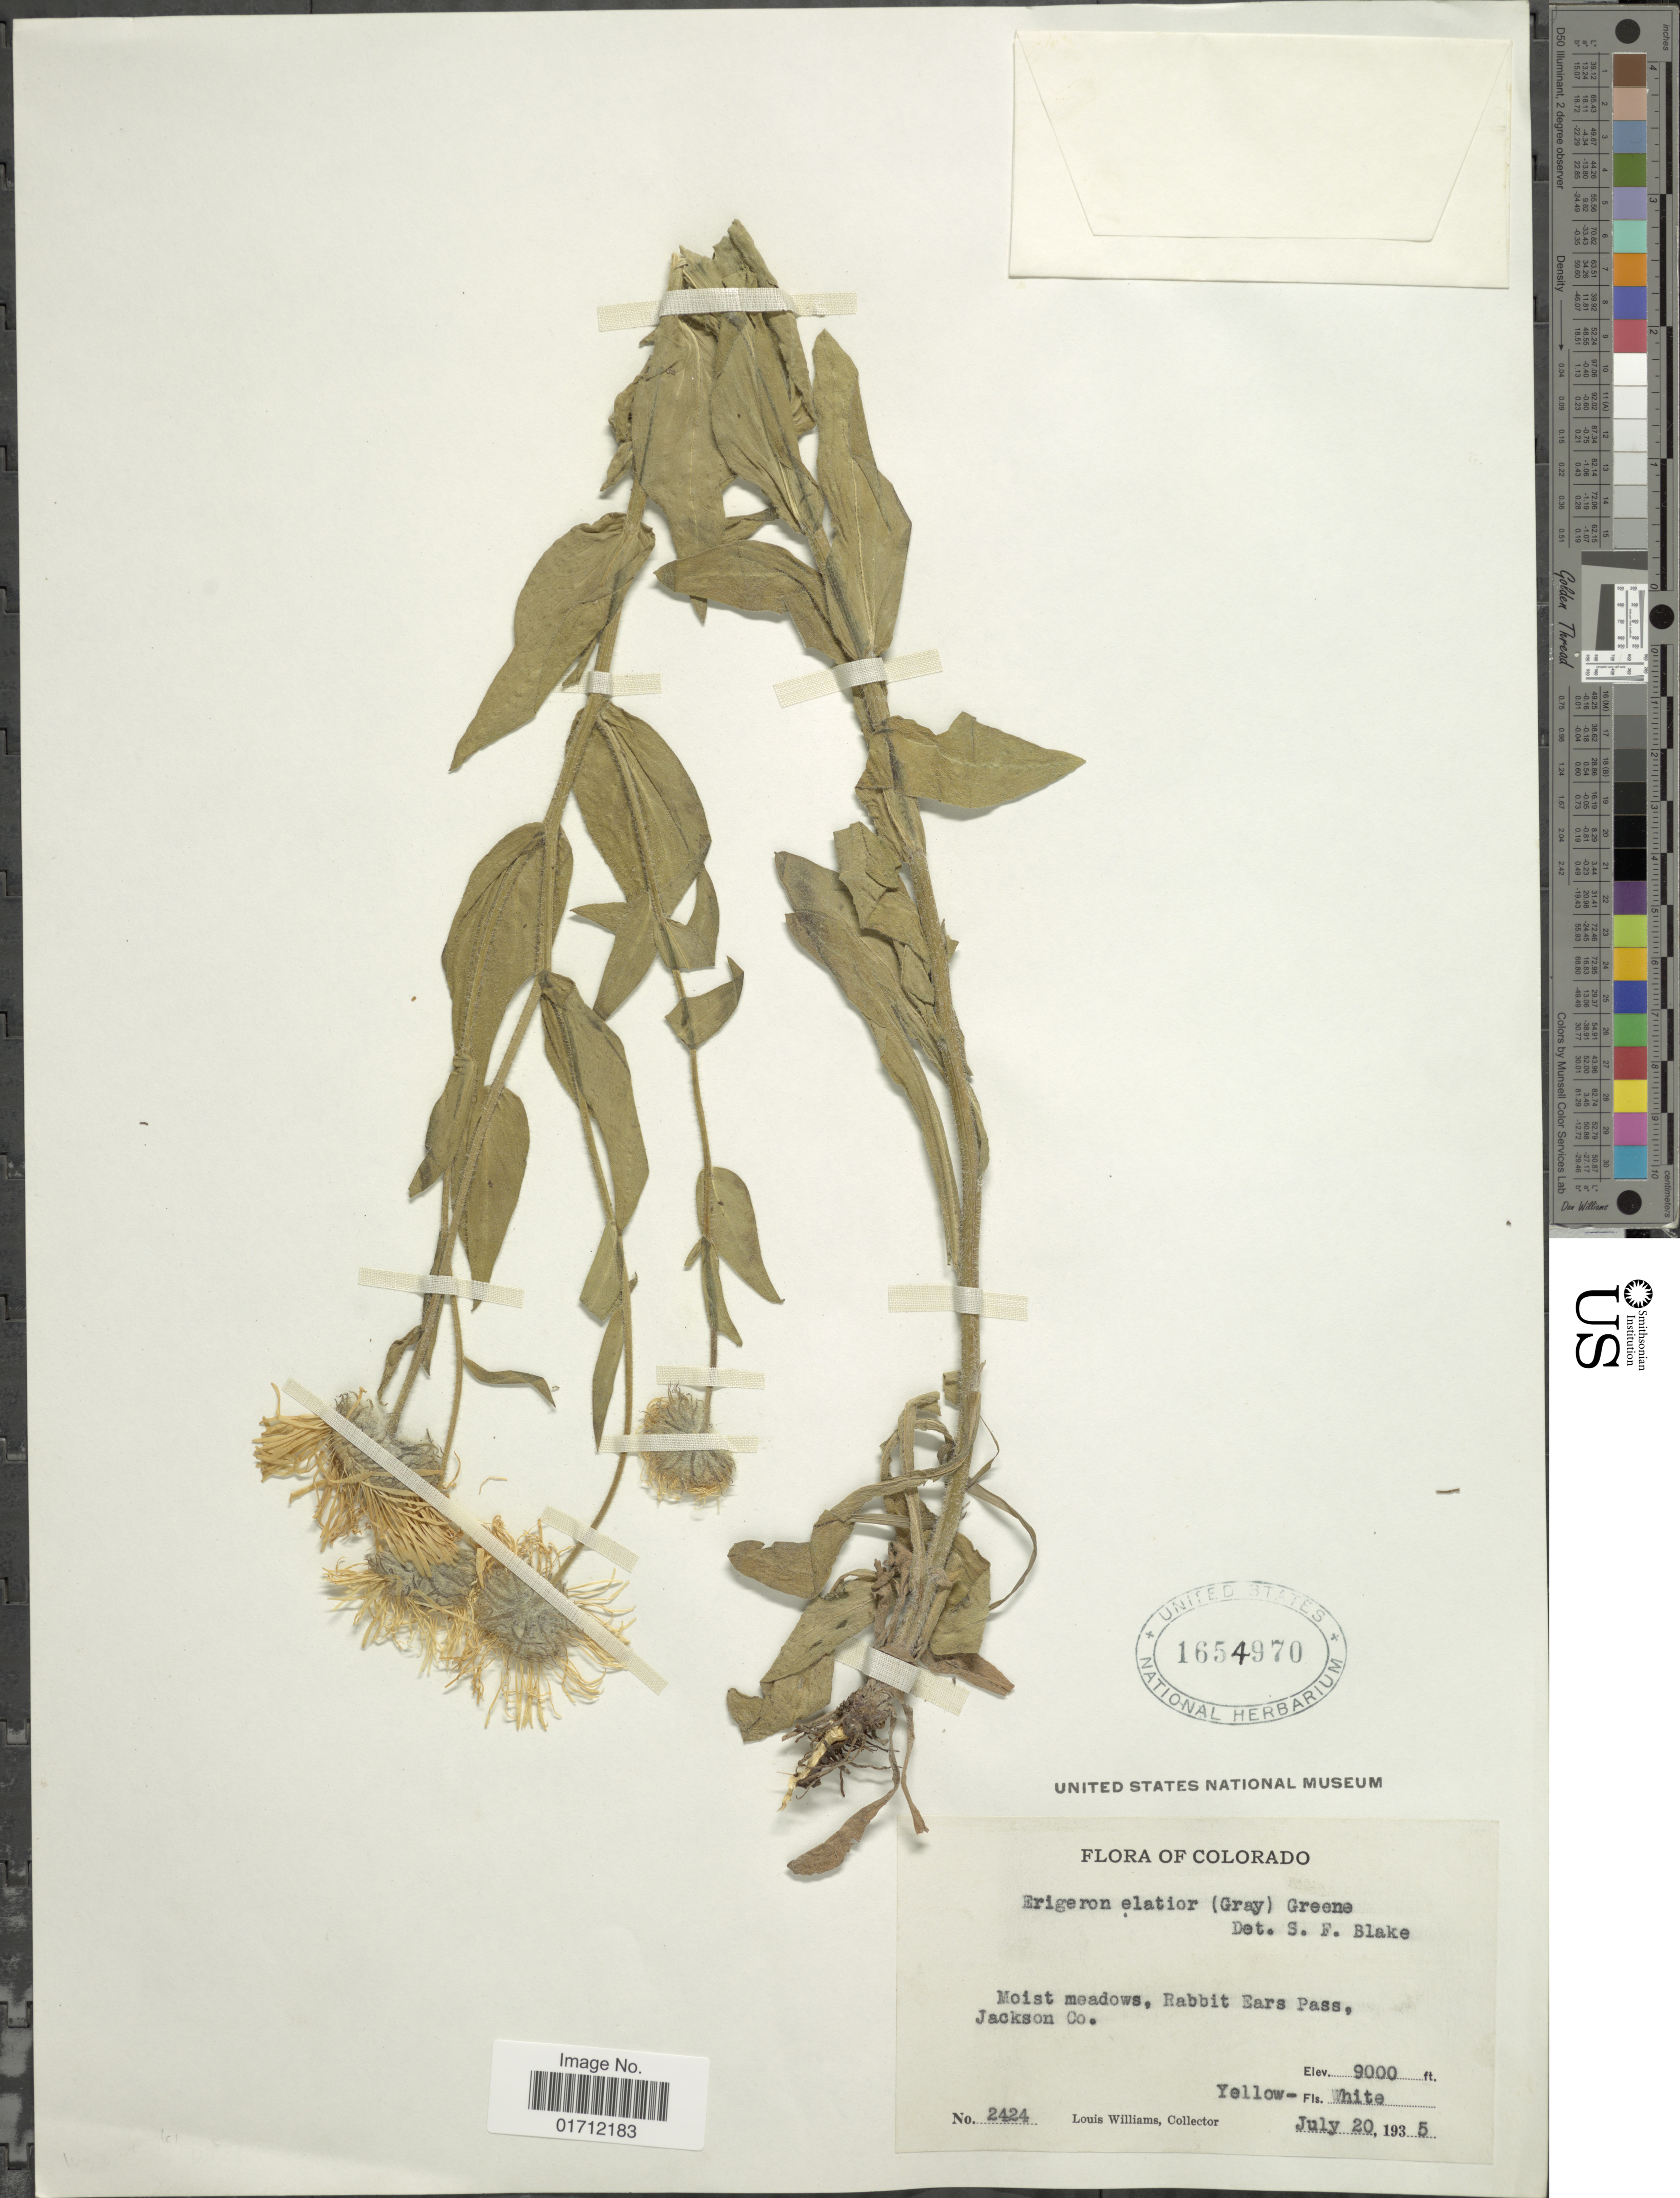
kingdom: Plantae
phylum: Tracheophyta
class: Magnoliopsida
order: Asterales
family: Asteraceae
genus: Erigeron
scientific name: Erigeron elatior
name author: (A. Gray) Greene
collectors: L. Williams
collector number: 2424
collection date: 1935-07-20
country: United States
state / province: Colorado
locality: Rabbit Ears Pass, Jackson Co.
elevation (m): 2743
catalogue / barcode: US 1654970